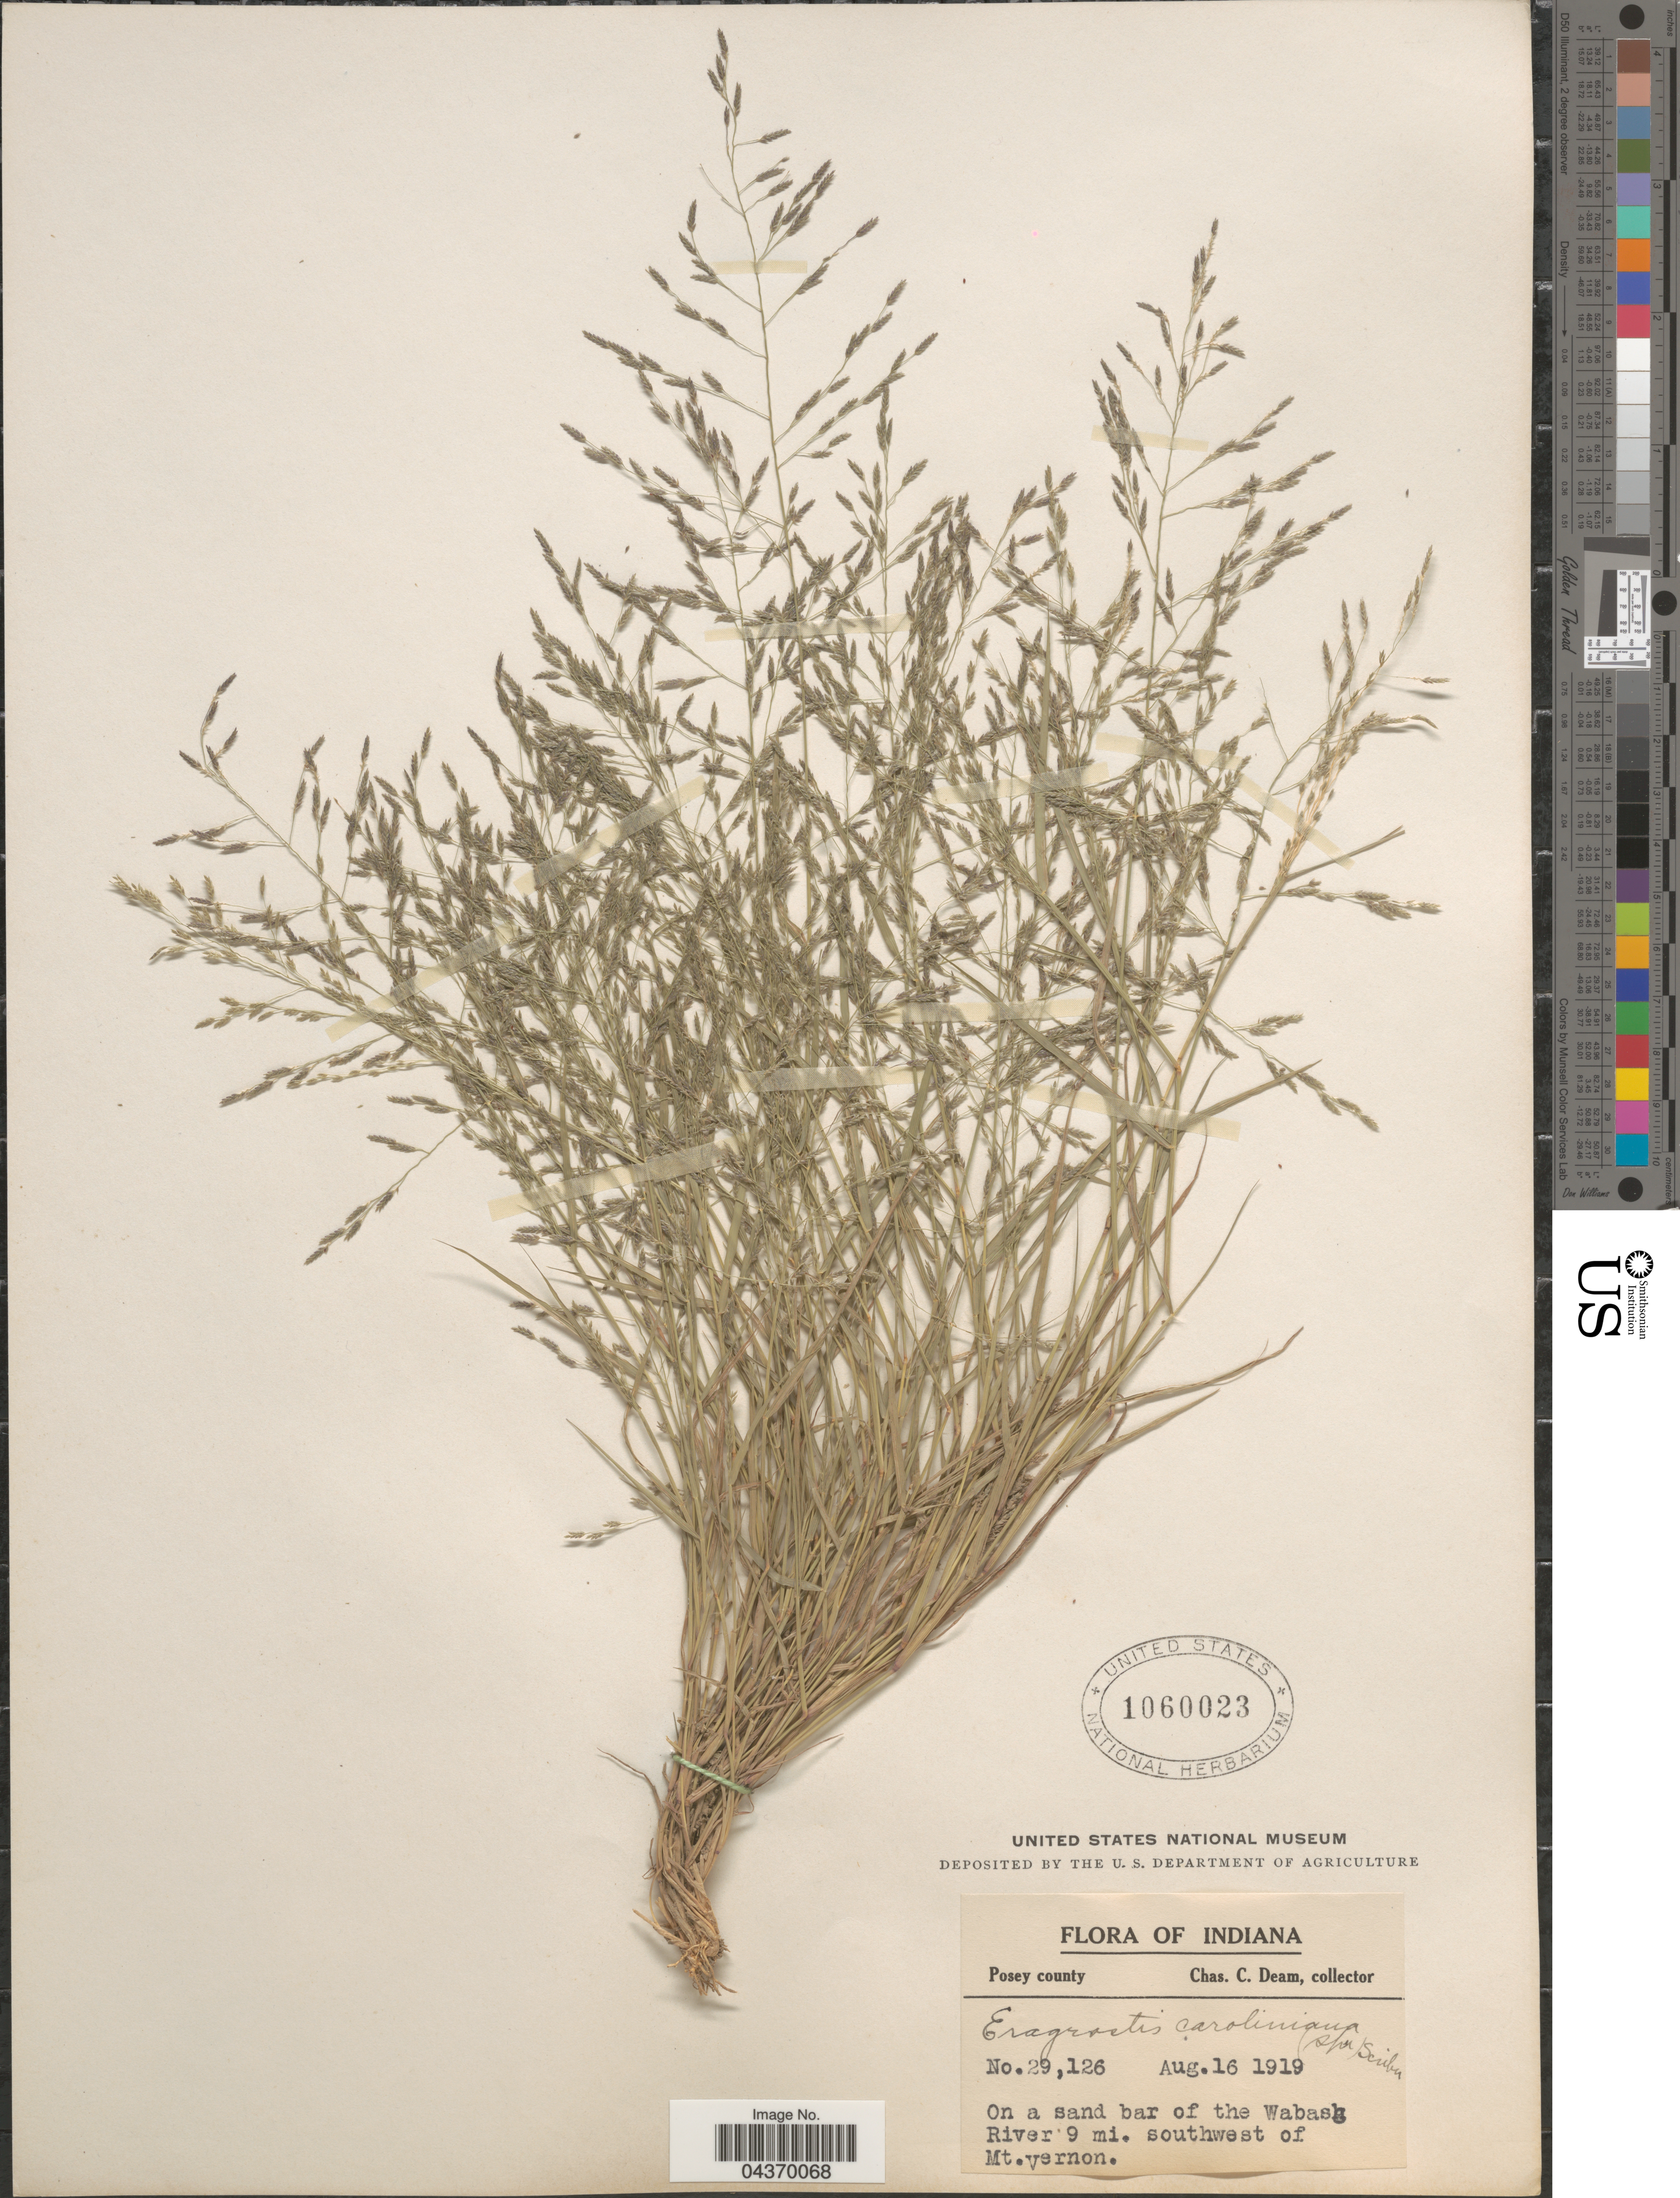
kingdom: Plantae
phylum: Tracheophyta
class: Liliopsida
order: Poales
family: Poaceae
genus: Eragrostis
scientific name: Eragrostis pectinacea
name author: (Michx.) Nees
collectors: C. C. Deam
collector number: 29126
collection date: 1919-08-16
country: United States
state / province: Indiana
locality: Posey county. On a sand bar of the Wabash River 9 mi. southwest of Mt. Vernon.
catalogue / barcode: US 1060023